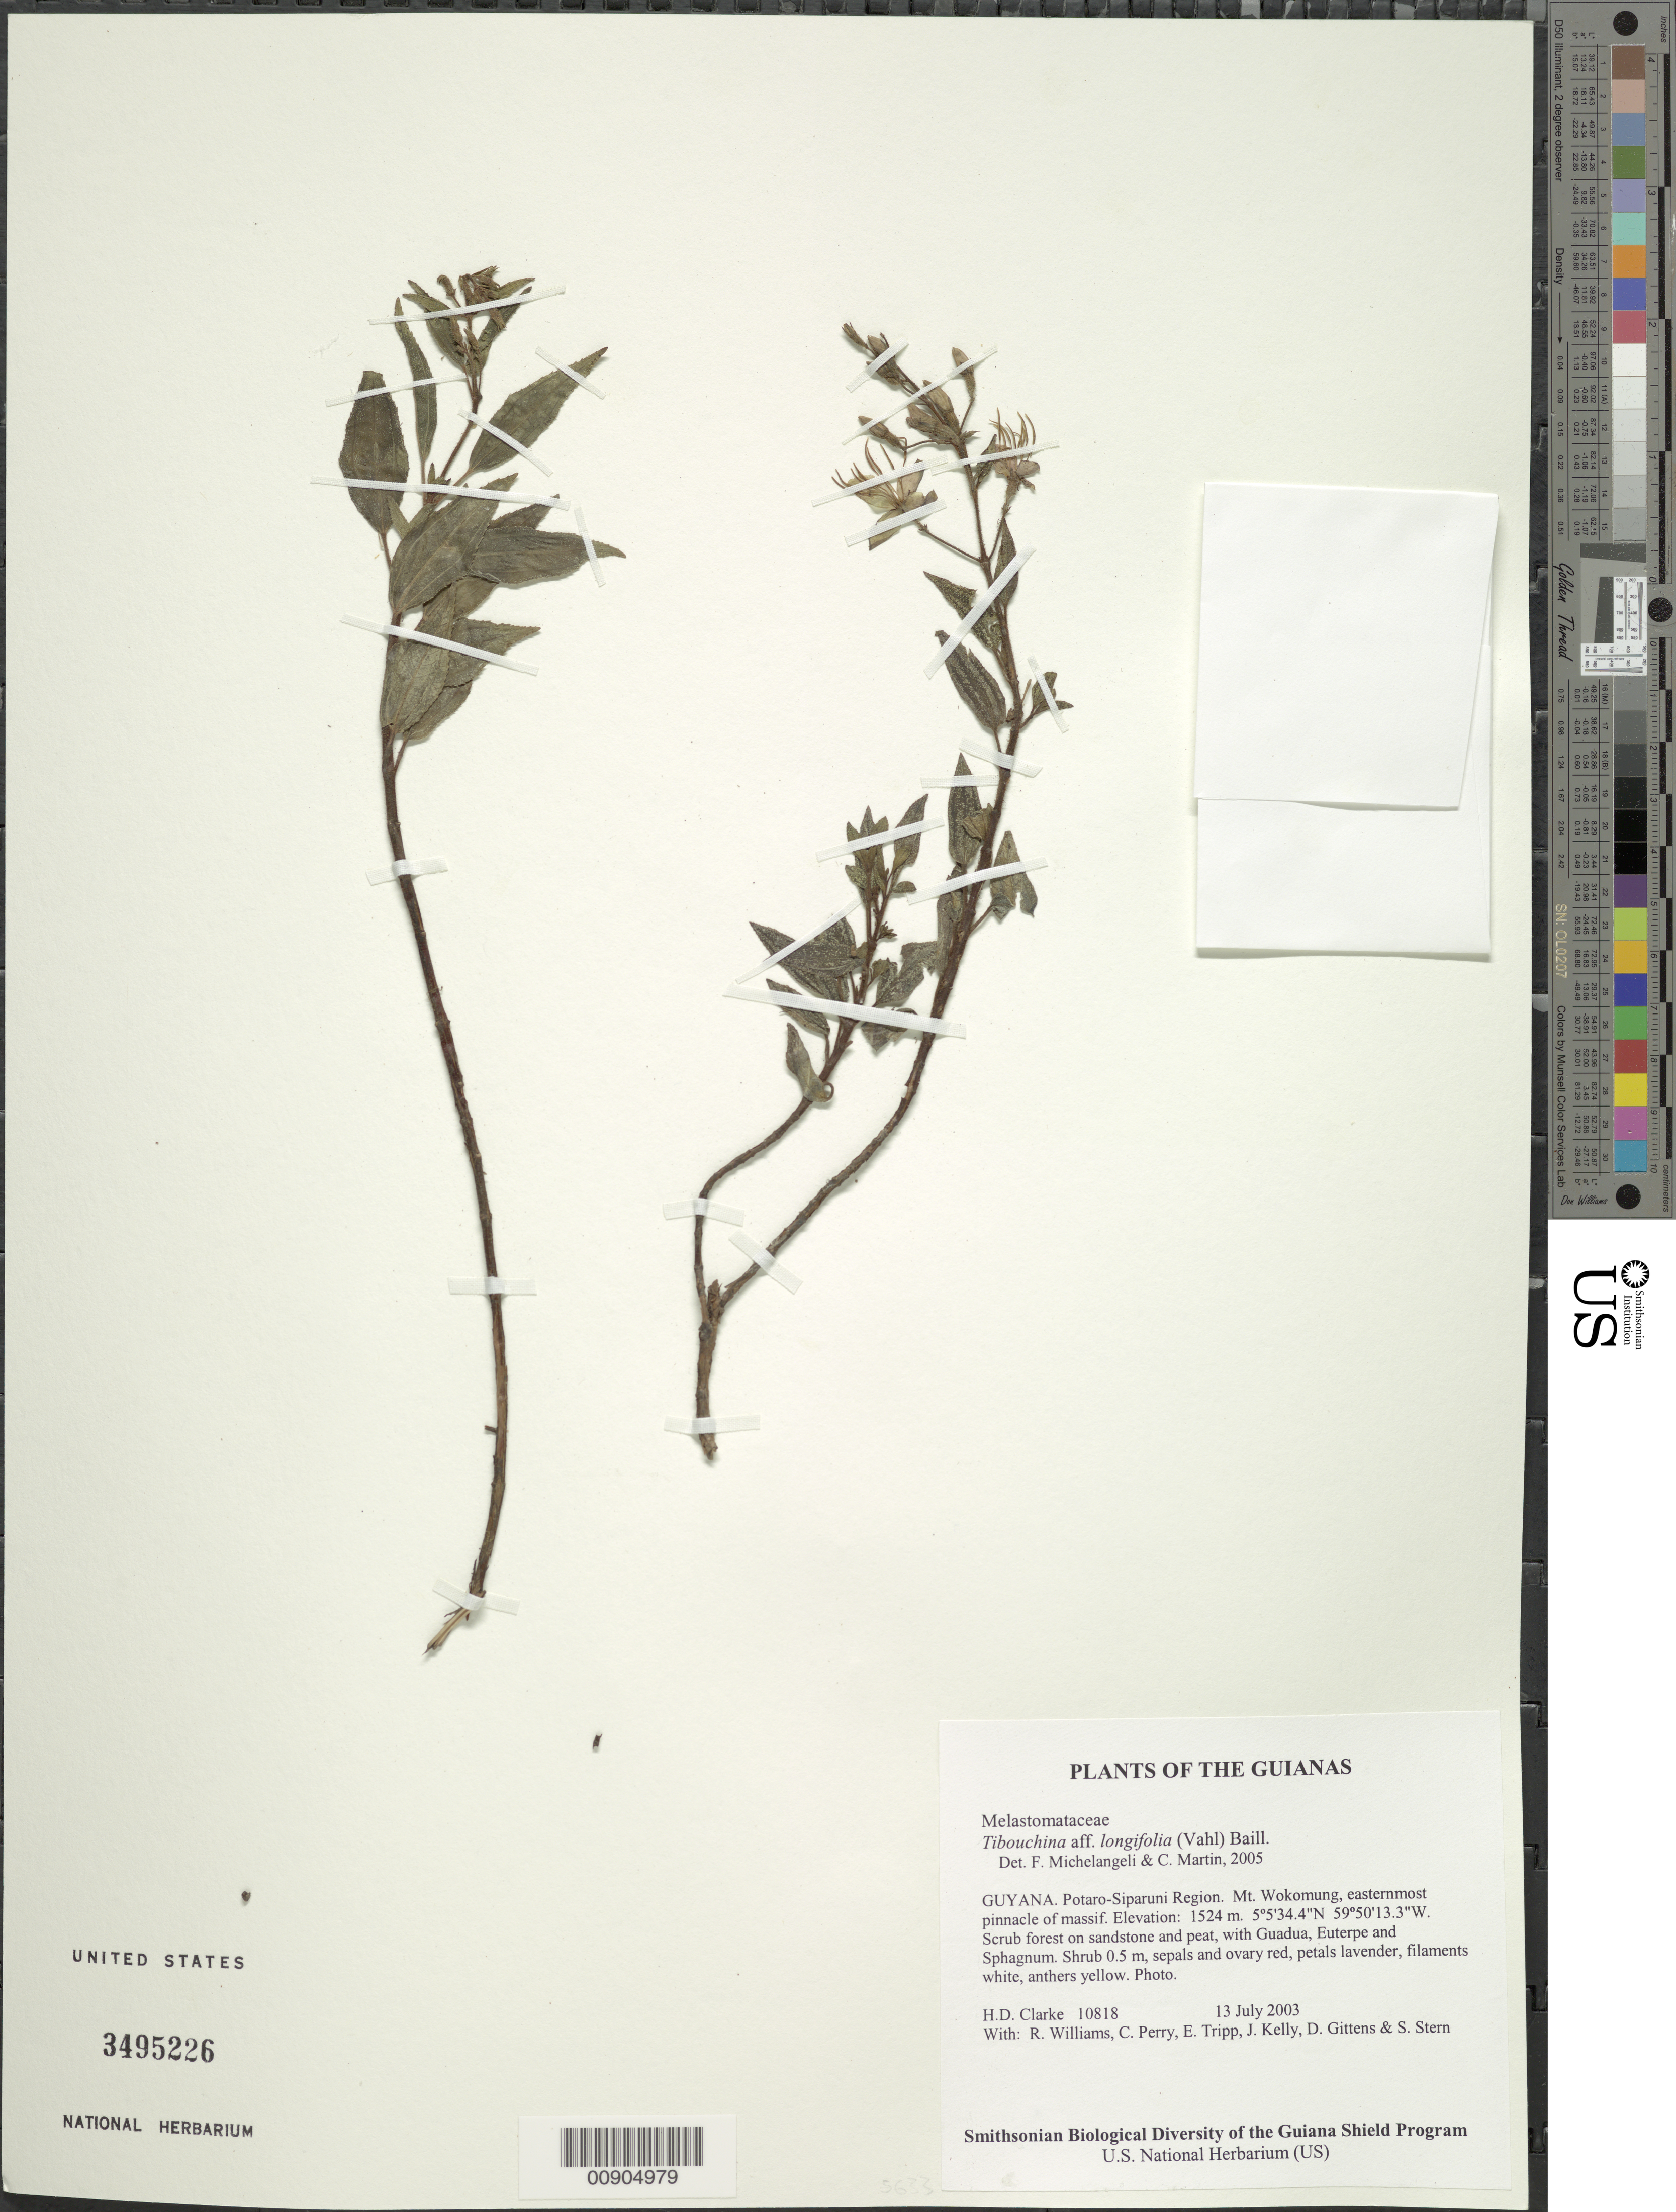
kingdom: Plantae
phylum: Tracheophyta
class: Magnoliopsida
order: Myrtales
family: Melastomataceae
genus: Chaetogastra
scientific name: Chaetogastra longifolia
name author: (Vahl) DC.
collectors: H. D. Clarke, R. Williams, C. Perry, E. Tripp, J. Kelly, D. Gittens & S. R. Stern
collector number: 10818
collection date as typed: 13 July 2003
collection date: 2003-07-13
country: Guyana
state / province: Potaro-Siparuni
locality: Mt. Wokomung, easternmost pinnacle of massif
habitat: Scrub forest on sandstone and peat, with Guadua, Euterpe and Sphagnum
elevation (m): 1524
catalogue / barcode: US 3495226